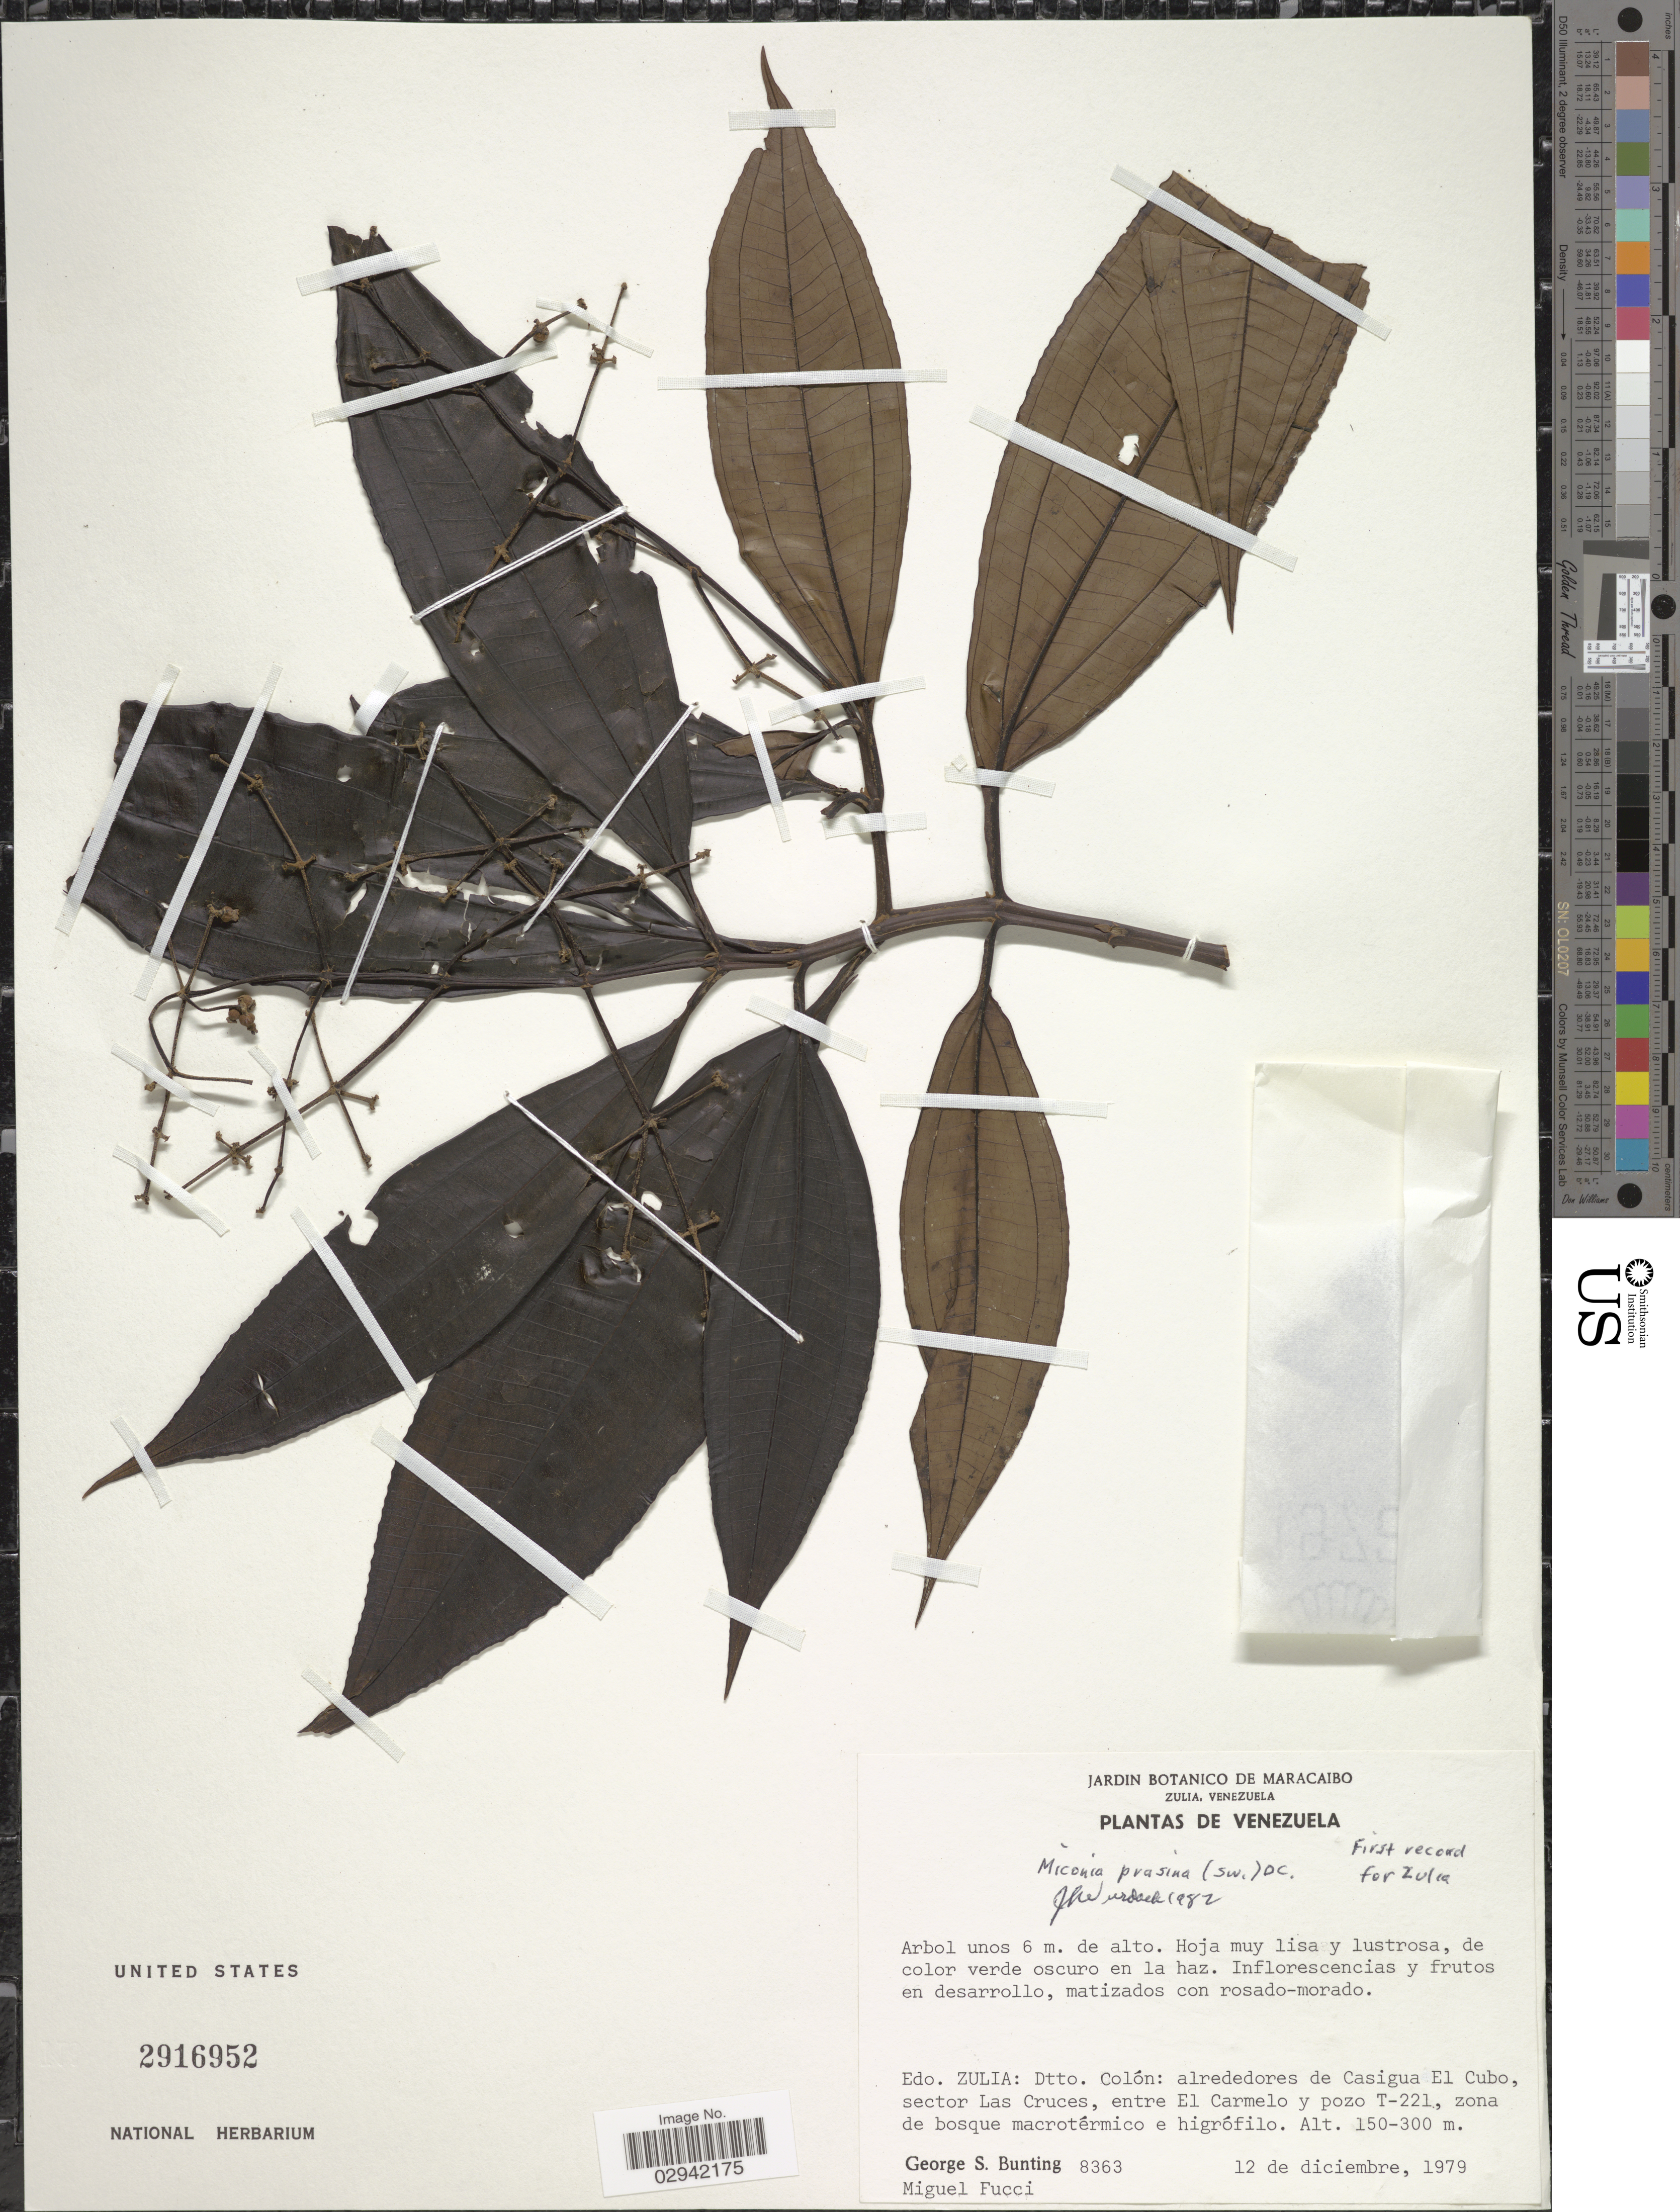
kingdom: Plantae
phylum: Tracheophyta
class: Magnoliopsida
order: Myrtales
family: Melastomataceae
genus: Miconia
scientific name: Miconia prasina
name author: (Sw.) DC.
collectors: G. S. Bunting & M. Fucci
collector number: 8363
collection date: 1979-12-12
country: Venezuela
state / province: Zulia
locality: Dtto. Colón: alrededores de Casigua El Cubo, sector Las Cruces, entre El Carmelo y pozo T-221.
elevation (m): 150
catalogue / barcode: US 2916952